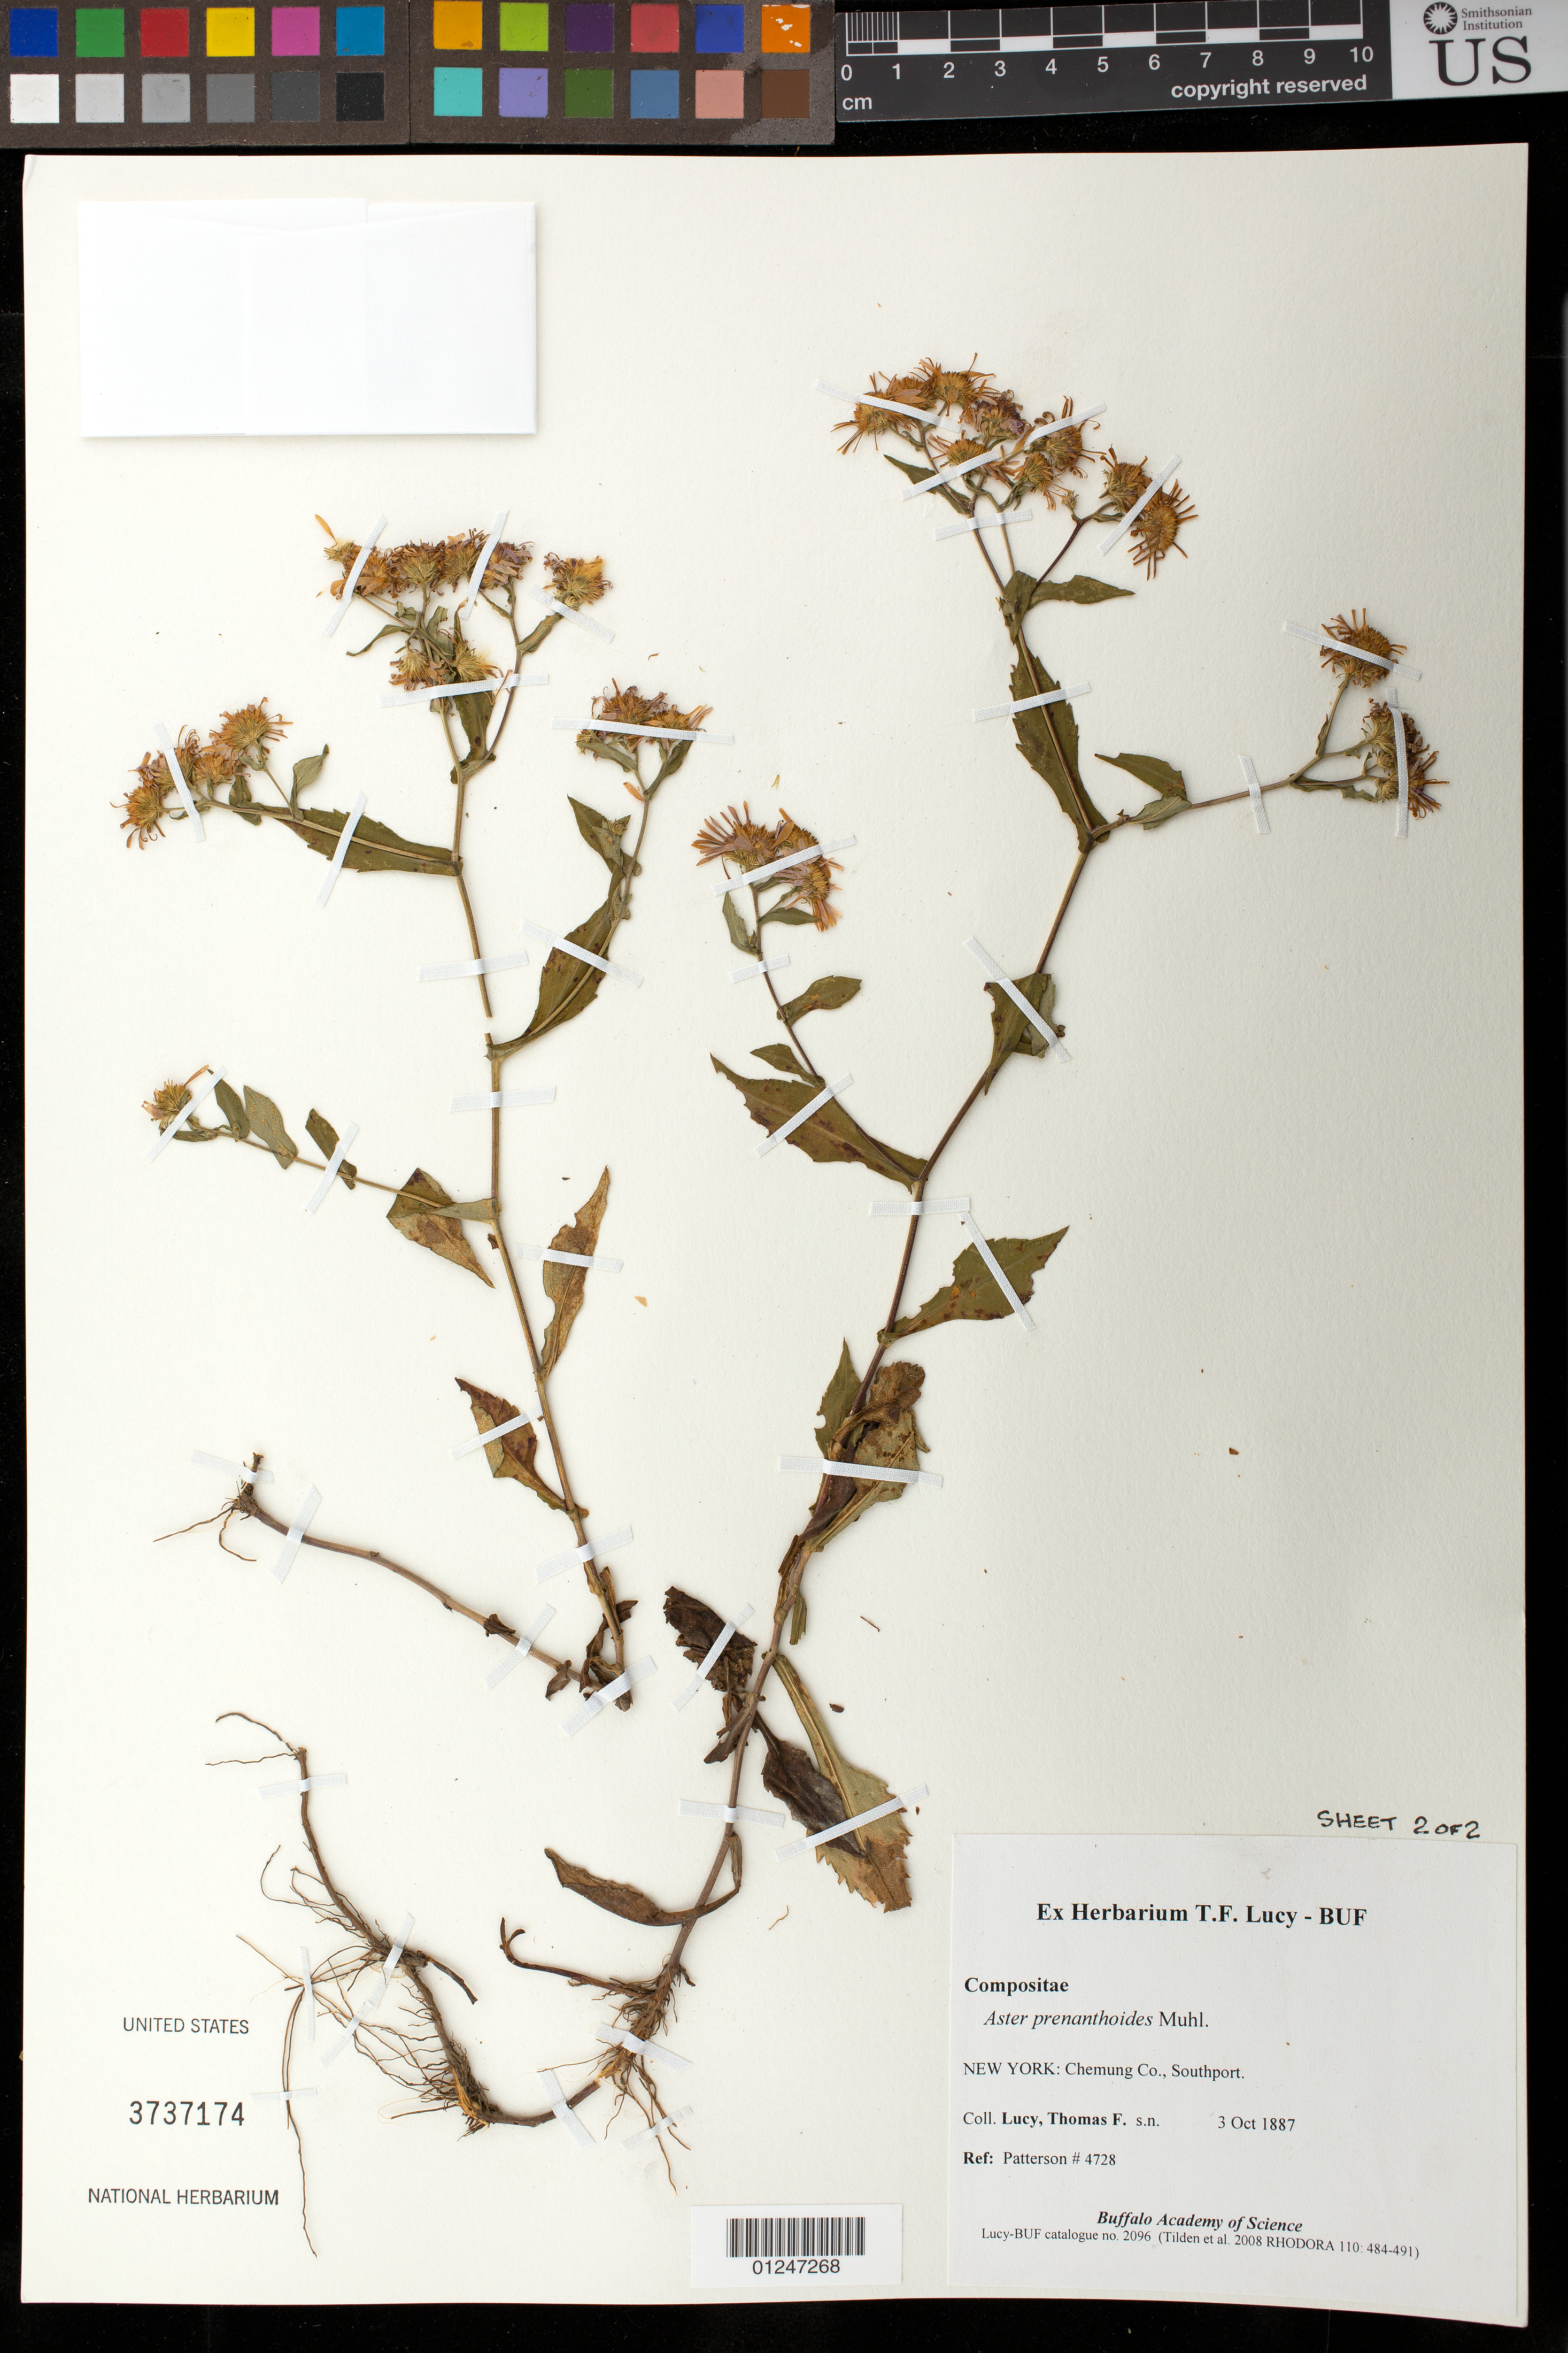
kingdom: Plantae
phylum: Tracheophyta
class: Magnoliopsida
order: Asterales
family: Asteraceae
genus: Symphyotrichum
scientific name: Symphyotrichum prenanthoides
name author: (Muhl. ex Willd.) G.L. Nesom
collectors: T. Lucy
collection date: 1887-10-03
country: United States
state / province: New York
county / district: Chemung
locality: Southport.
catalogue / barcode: US 3737174